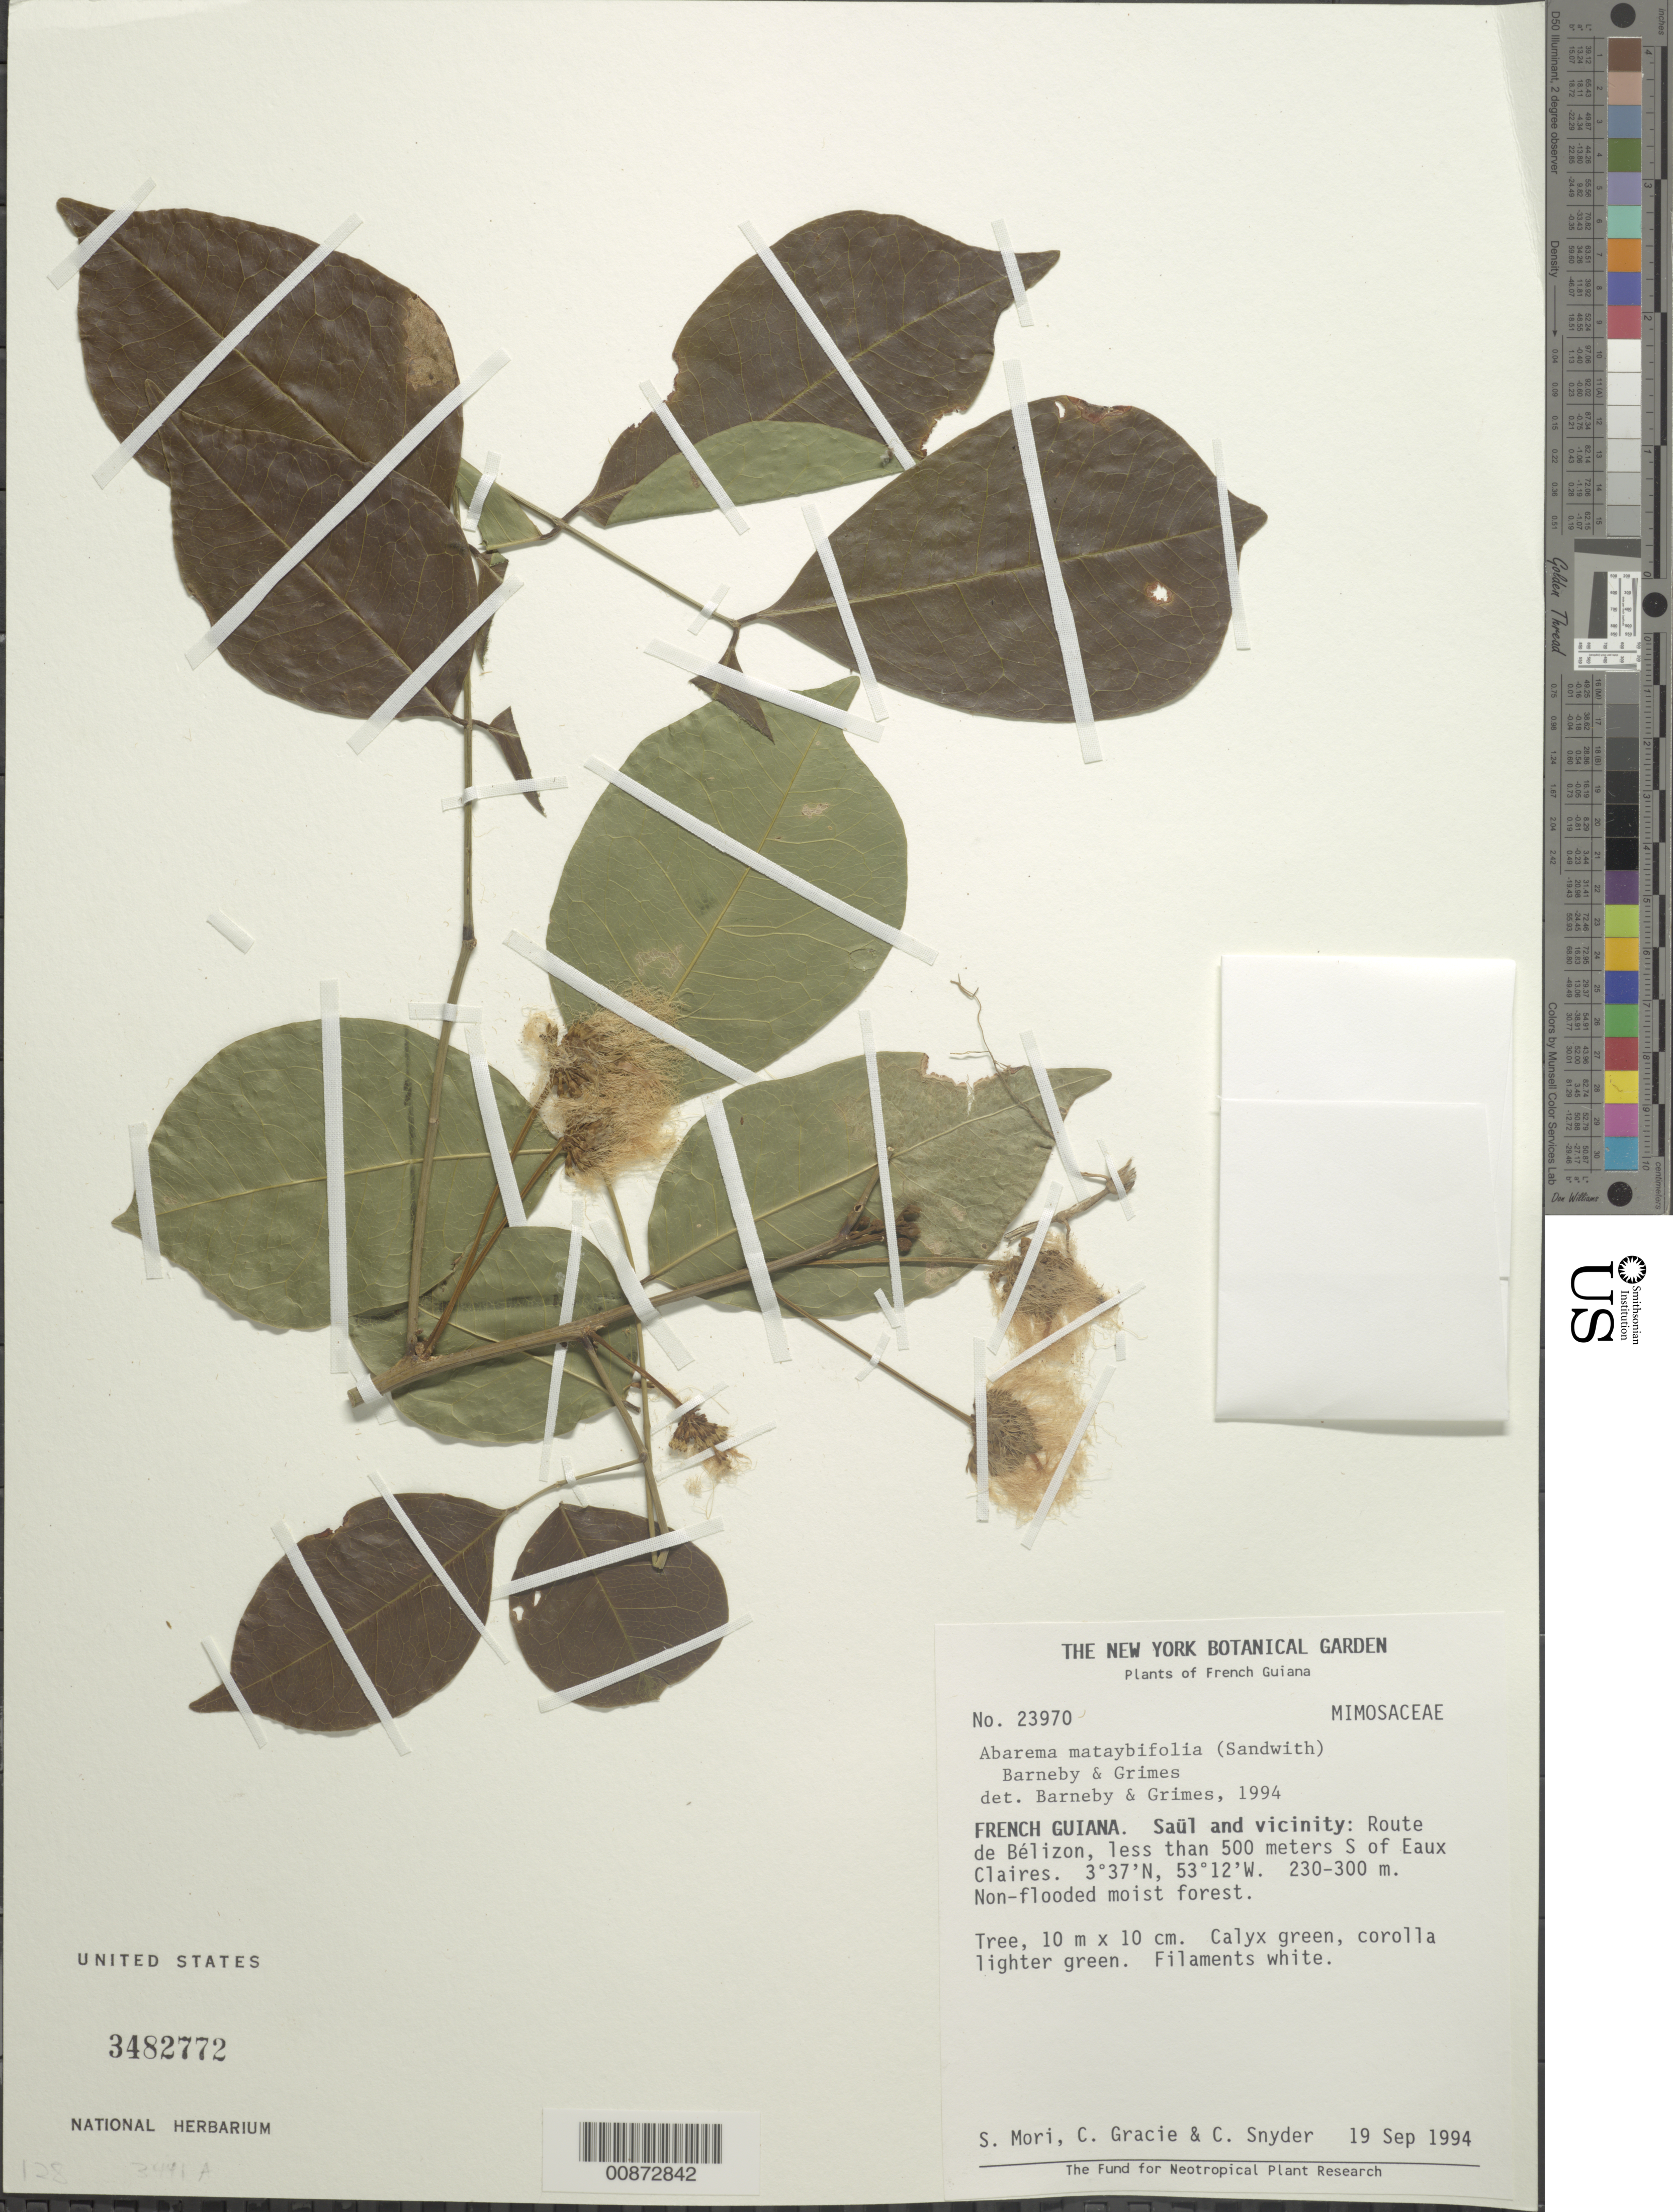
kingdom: Plantae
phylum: Tracheophyta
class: Magnoliopsida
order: Fabales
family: Fabaceae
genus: Abarema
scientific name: Abarema mataybifolia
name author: (Sandwith) Barneby & J.W. Grimes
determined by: Barneby, R. C.; Grimes, J. W.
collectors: S. Mori, C. A. Gracie & C. Snyder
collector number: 23970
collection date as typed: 19-Sep-94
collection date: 1994-09-19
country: French Guiana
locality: Saül and vic., route de Belizon, less than 500 m S of Eaux Claires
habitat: Non-flooded moist forest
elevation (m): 230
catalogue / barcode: US 3482772